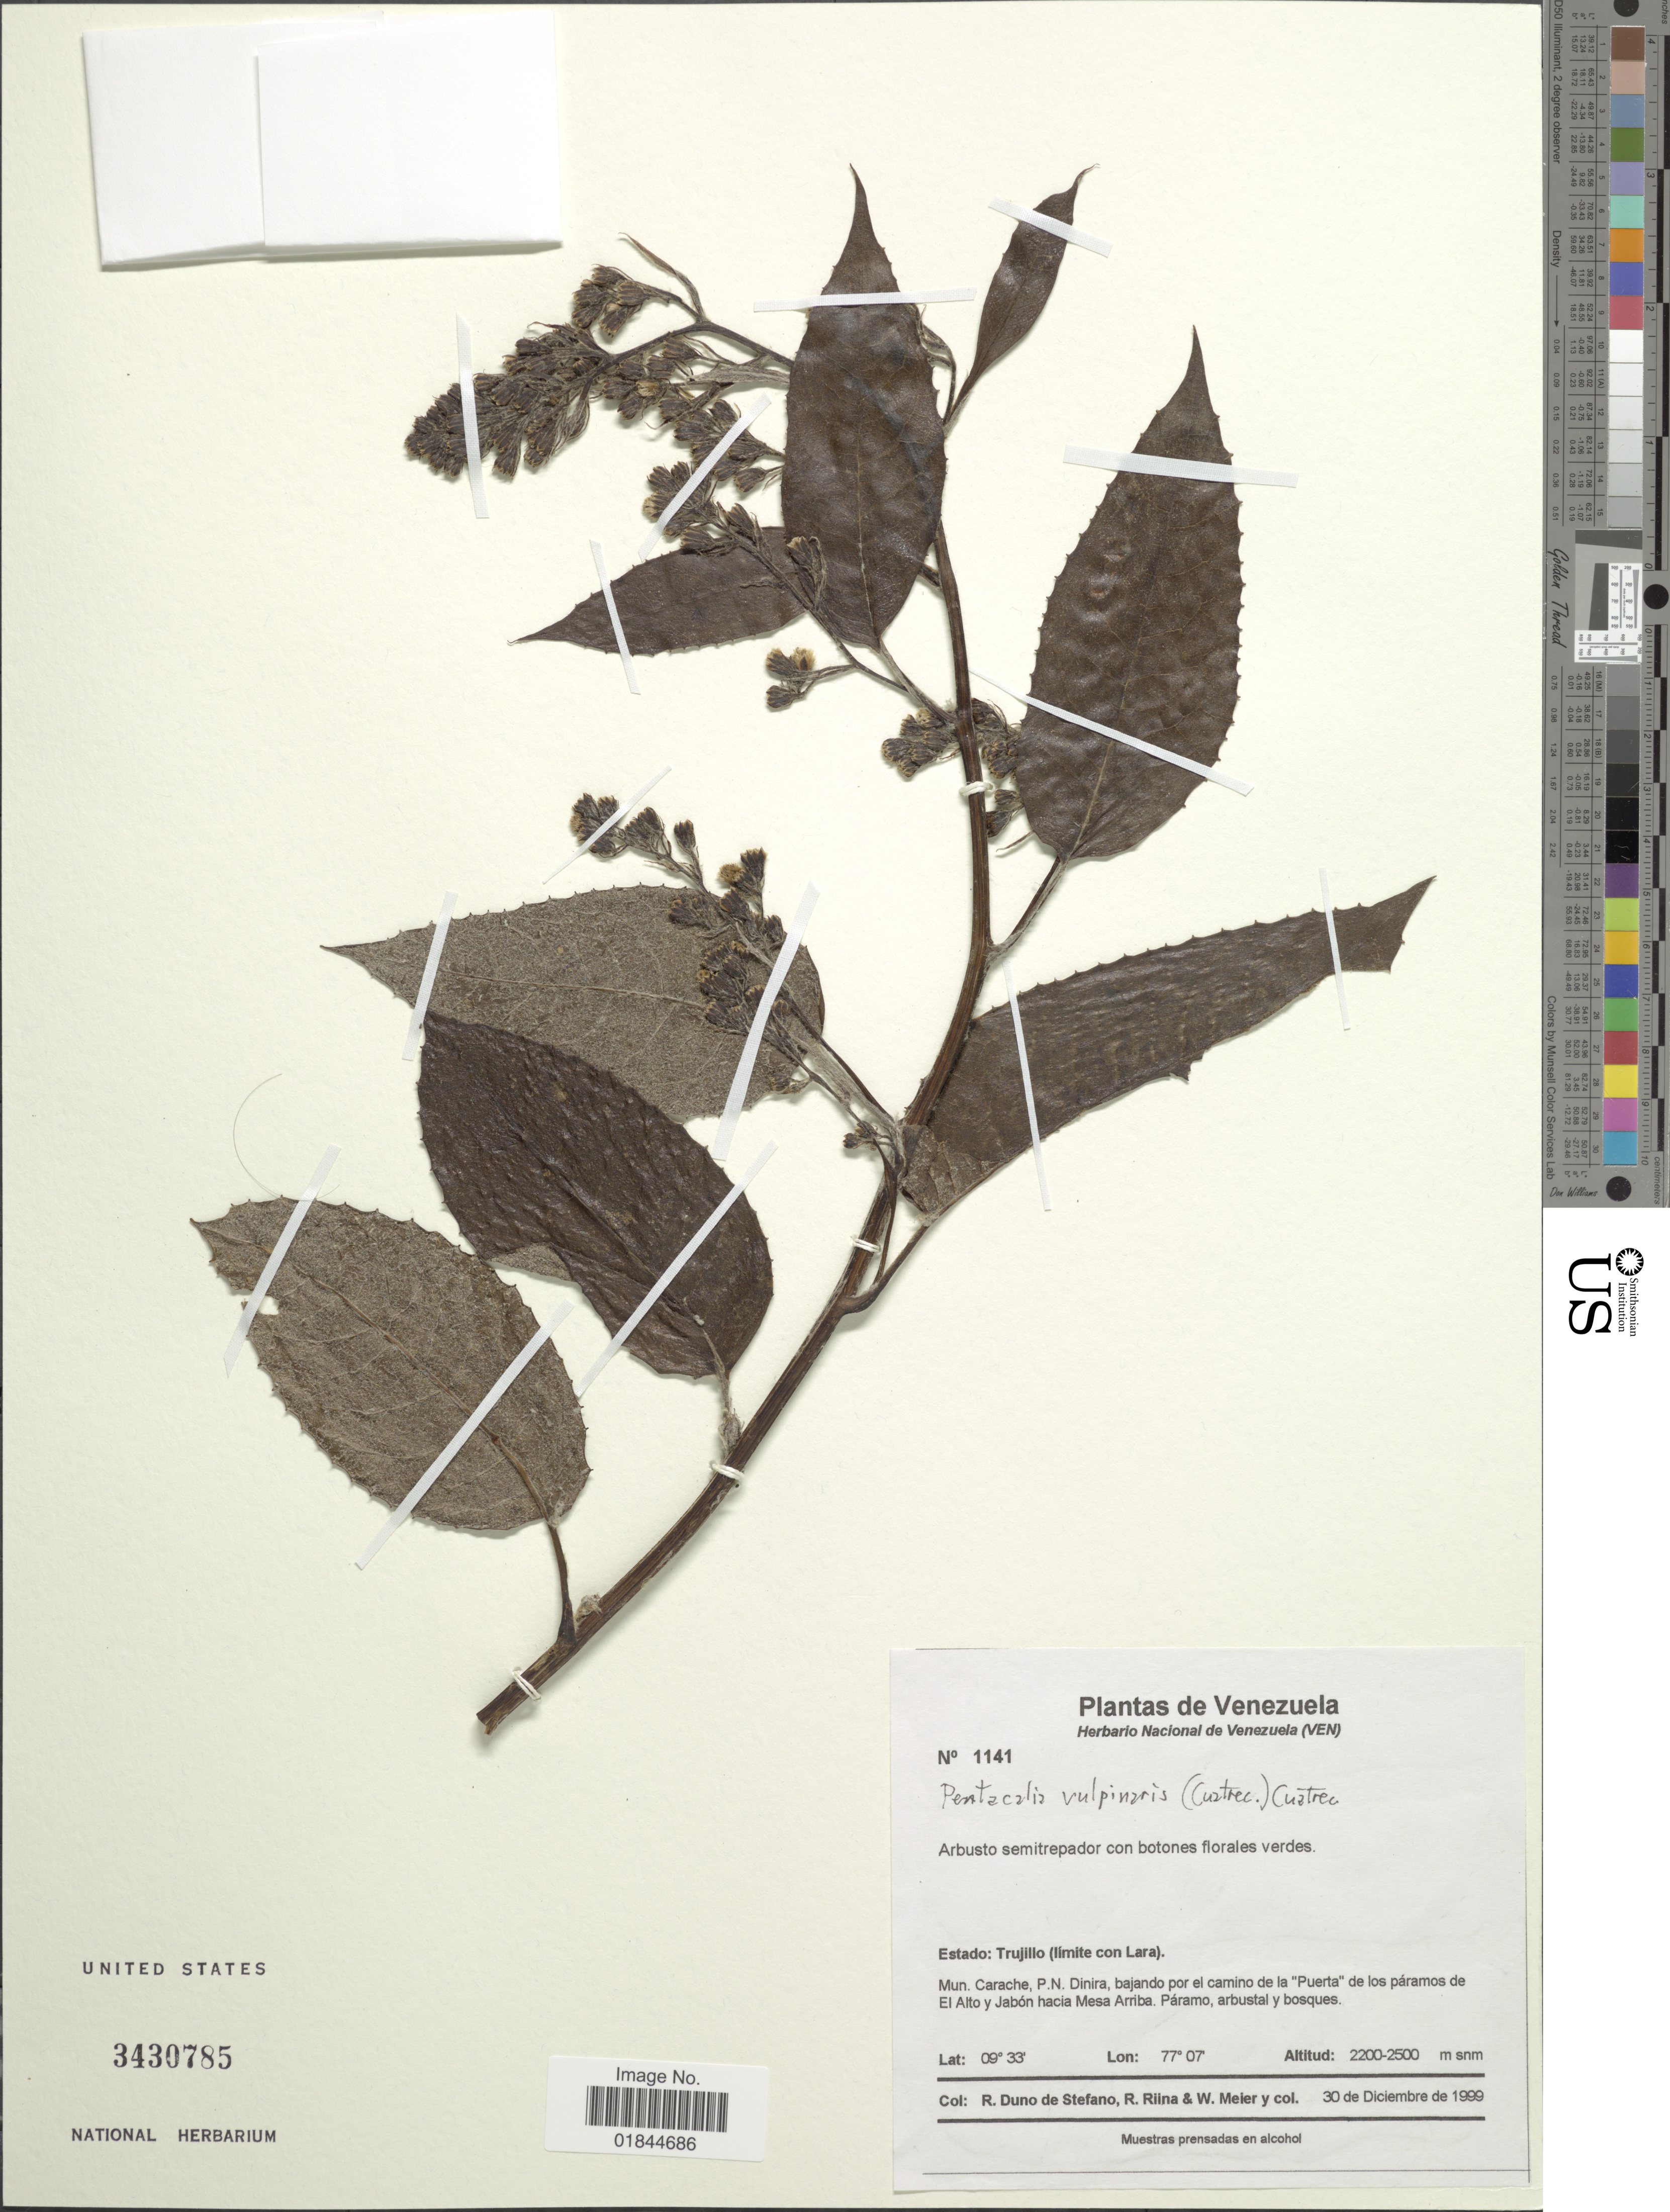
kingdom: Plantae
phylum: Tracheophyta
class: Magnoliopsida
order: Asterales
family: Asteraceae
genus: Pentacalia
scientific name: Pentacalia vulpinaris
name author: (Cuatrec.) Cuatrec.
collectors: R. Duno de Stefano, R. Riina, W. Meier & W. Colenso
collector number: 1141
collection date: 1999-12-30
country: Venezuela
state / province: Trujillo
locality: Mun. Carache, P. N. Dinira, bajando por el camino de la "Puerta"de los paramos de El Alto y Jabon hacia mesa Arriba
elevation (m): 2200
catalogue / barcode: US 3430785